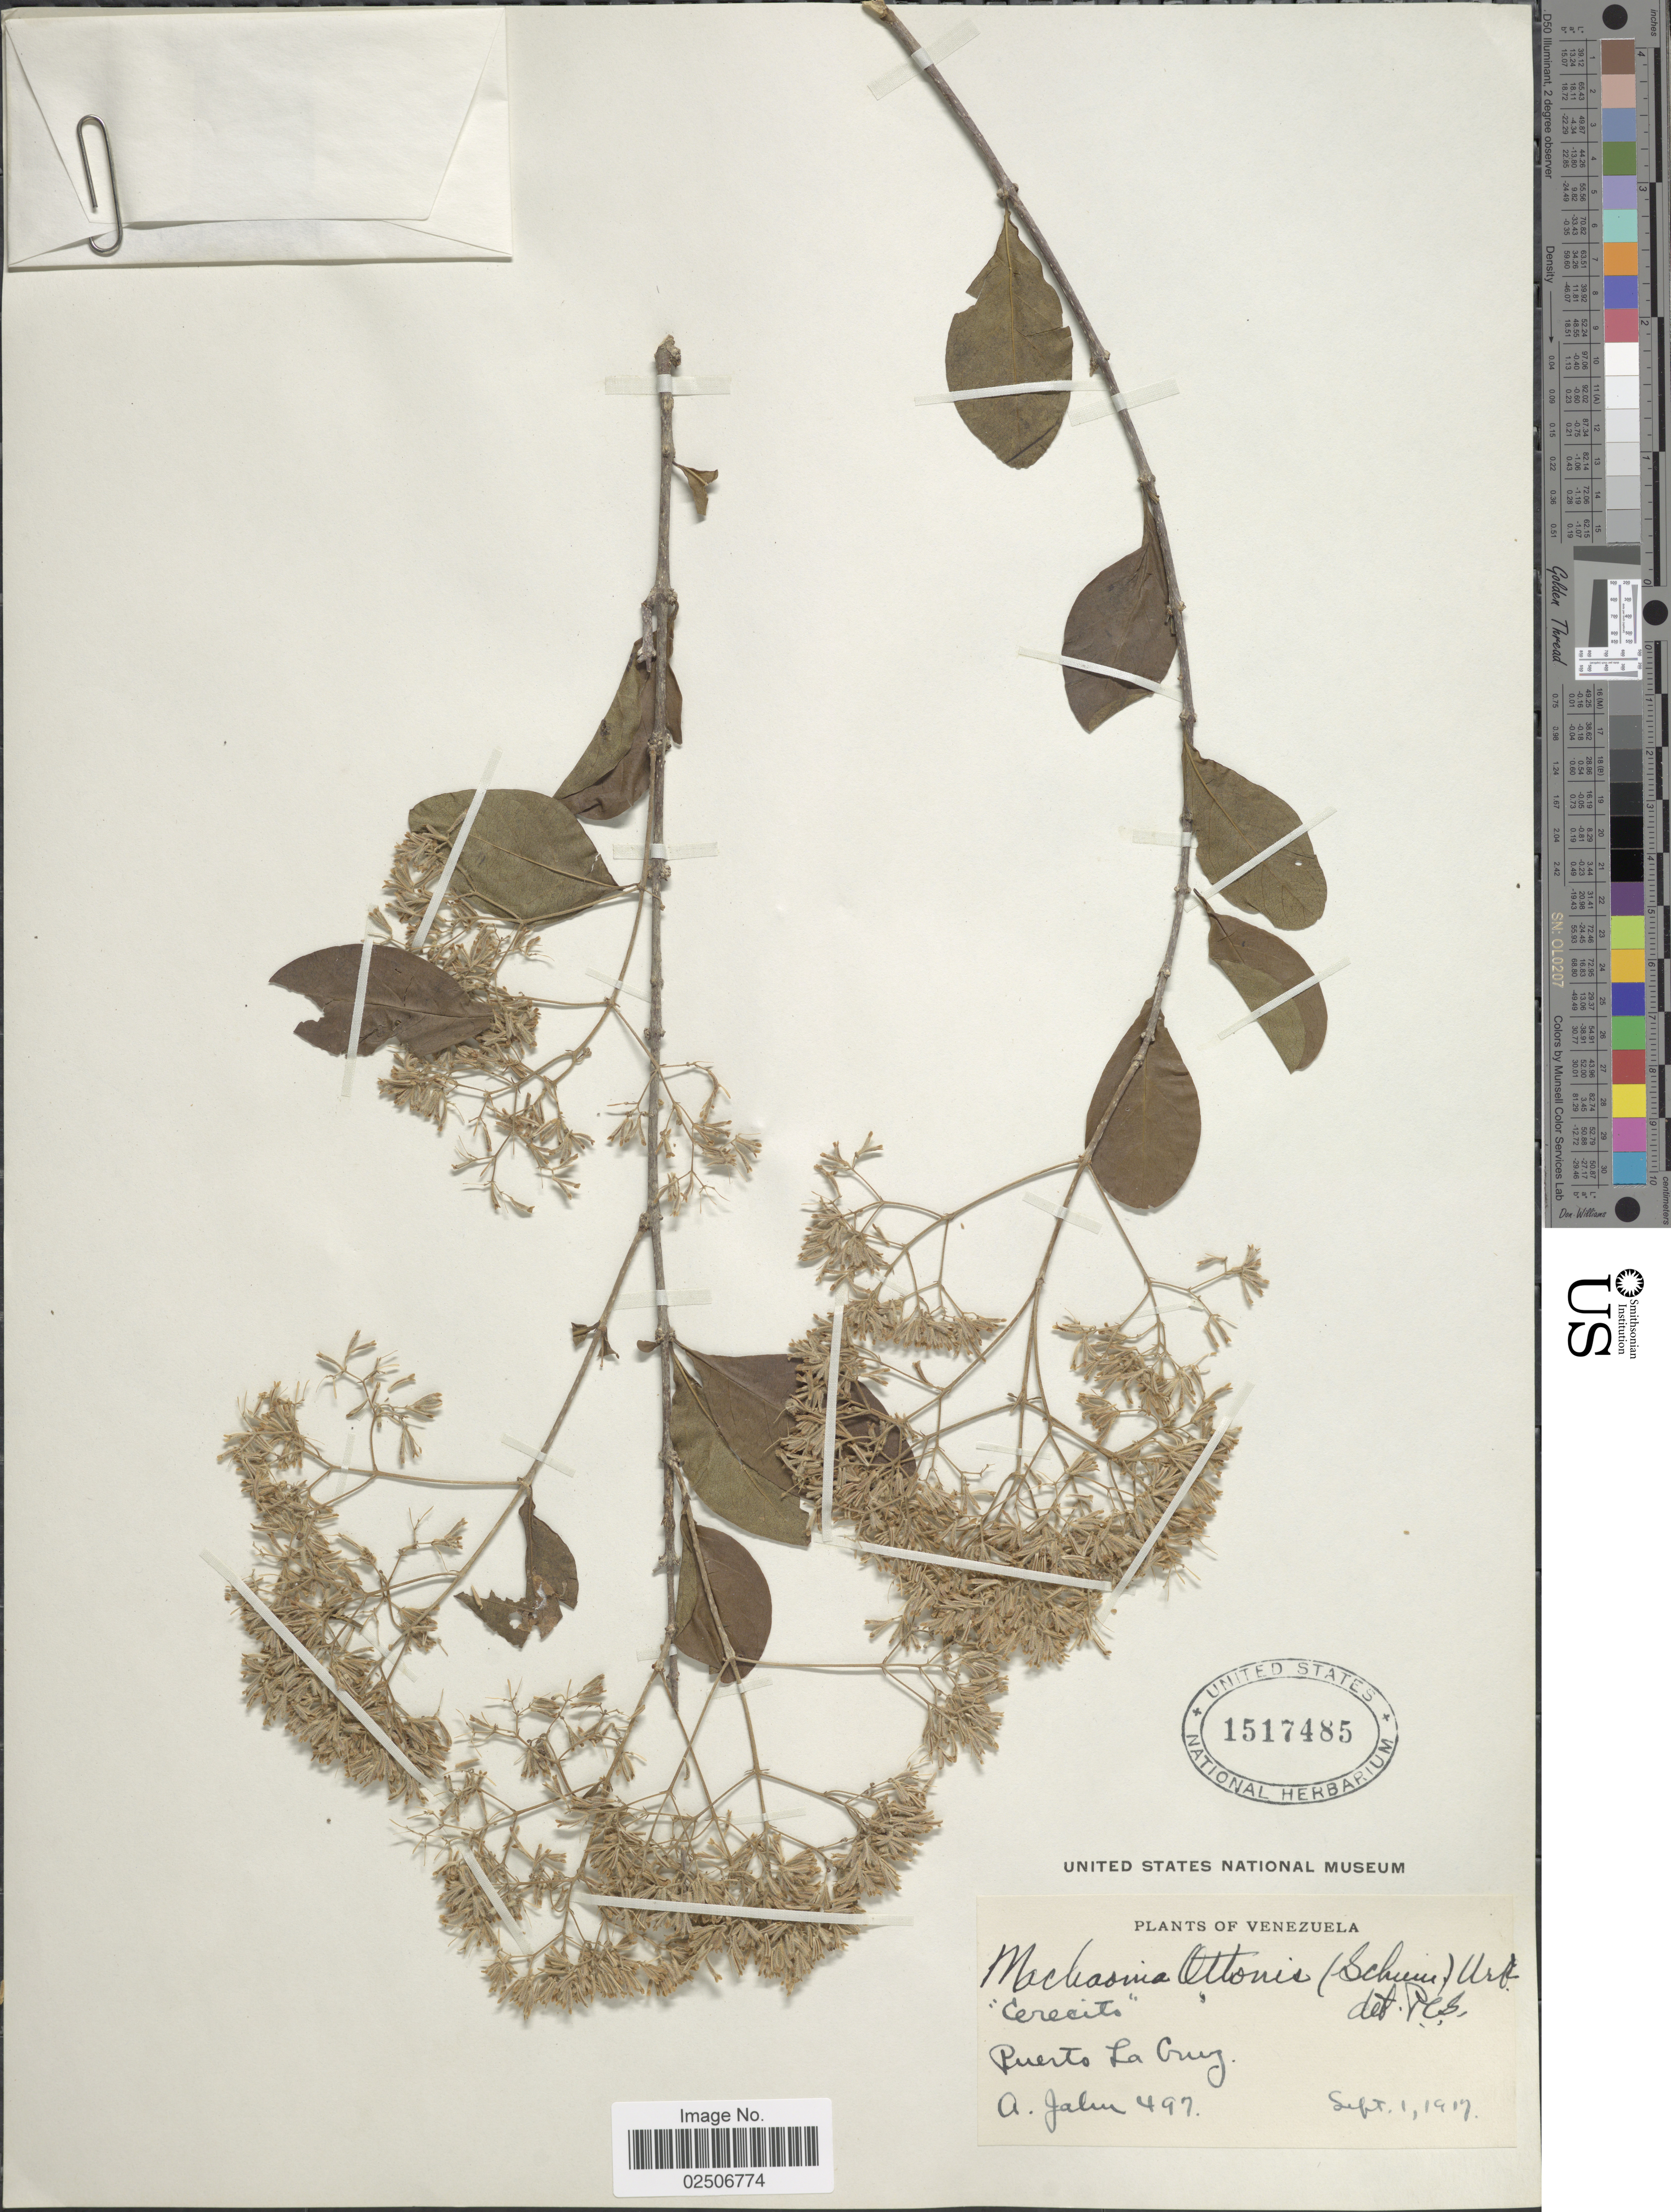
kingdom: Plantae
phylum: Tracheophyta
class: Magnoliopsida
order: Gentianales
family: Rubiaceae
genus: Machaonia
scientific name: Machaonia ottonis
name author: (K. Schum.) Urb.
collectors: A. Jahn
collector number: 497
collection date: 1917-09-01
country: Venezuela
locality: Puerto La Cruz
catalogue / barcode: US 1517485